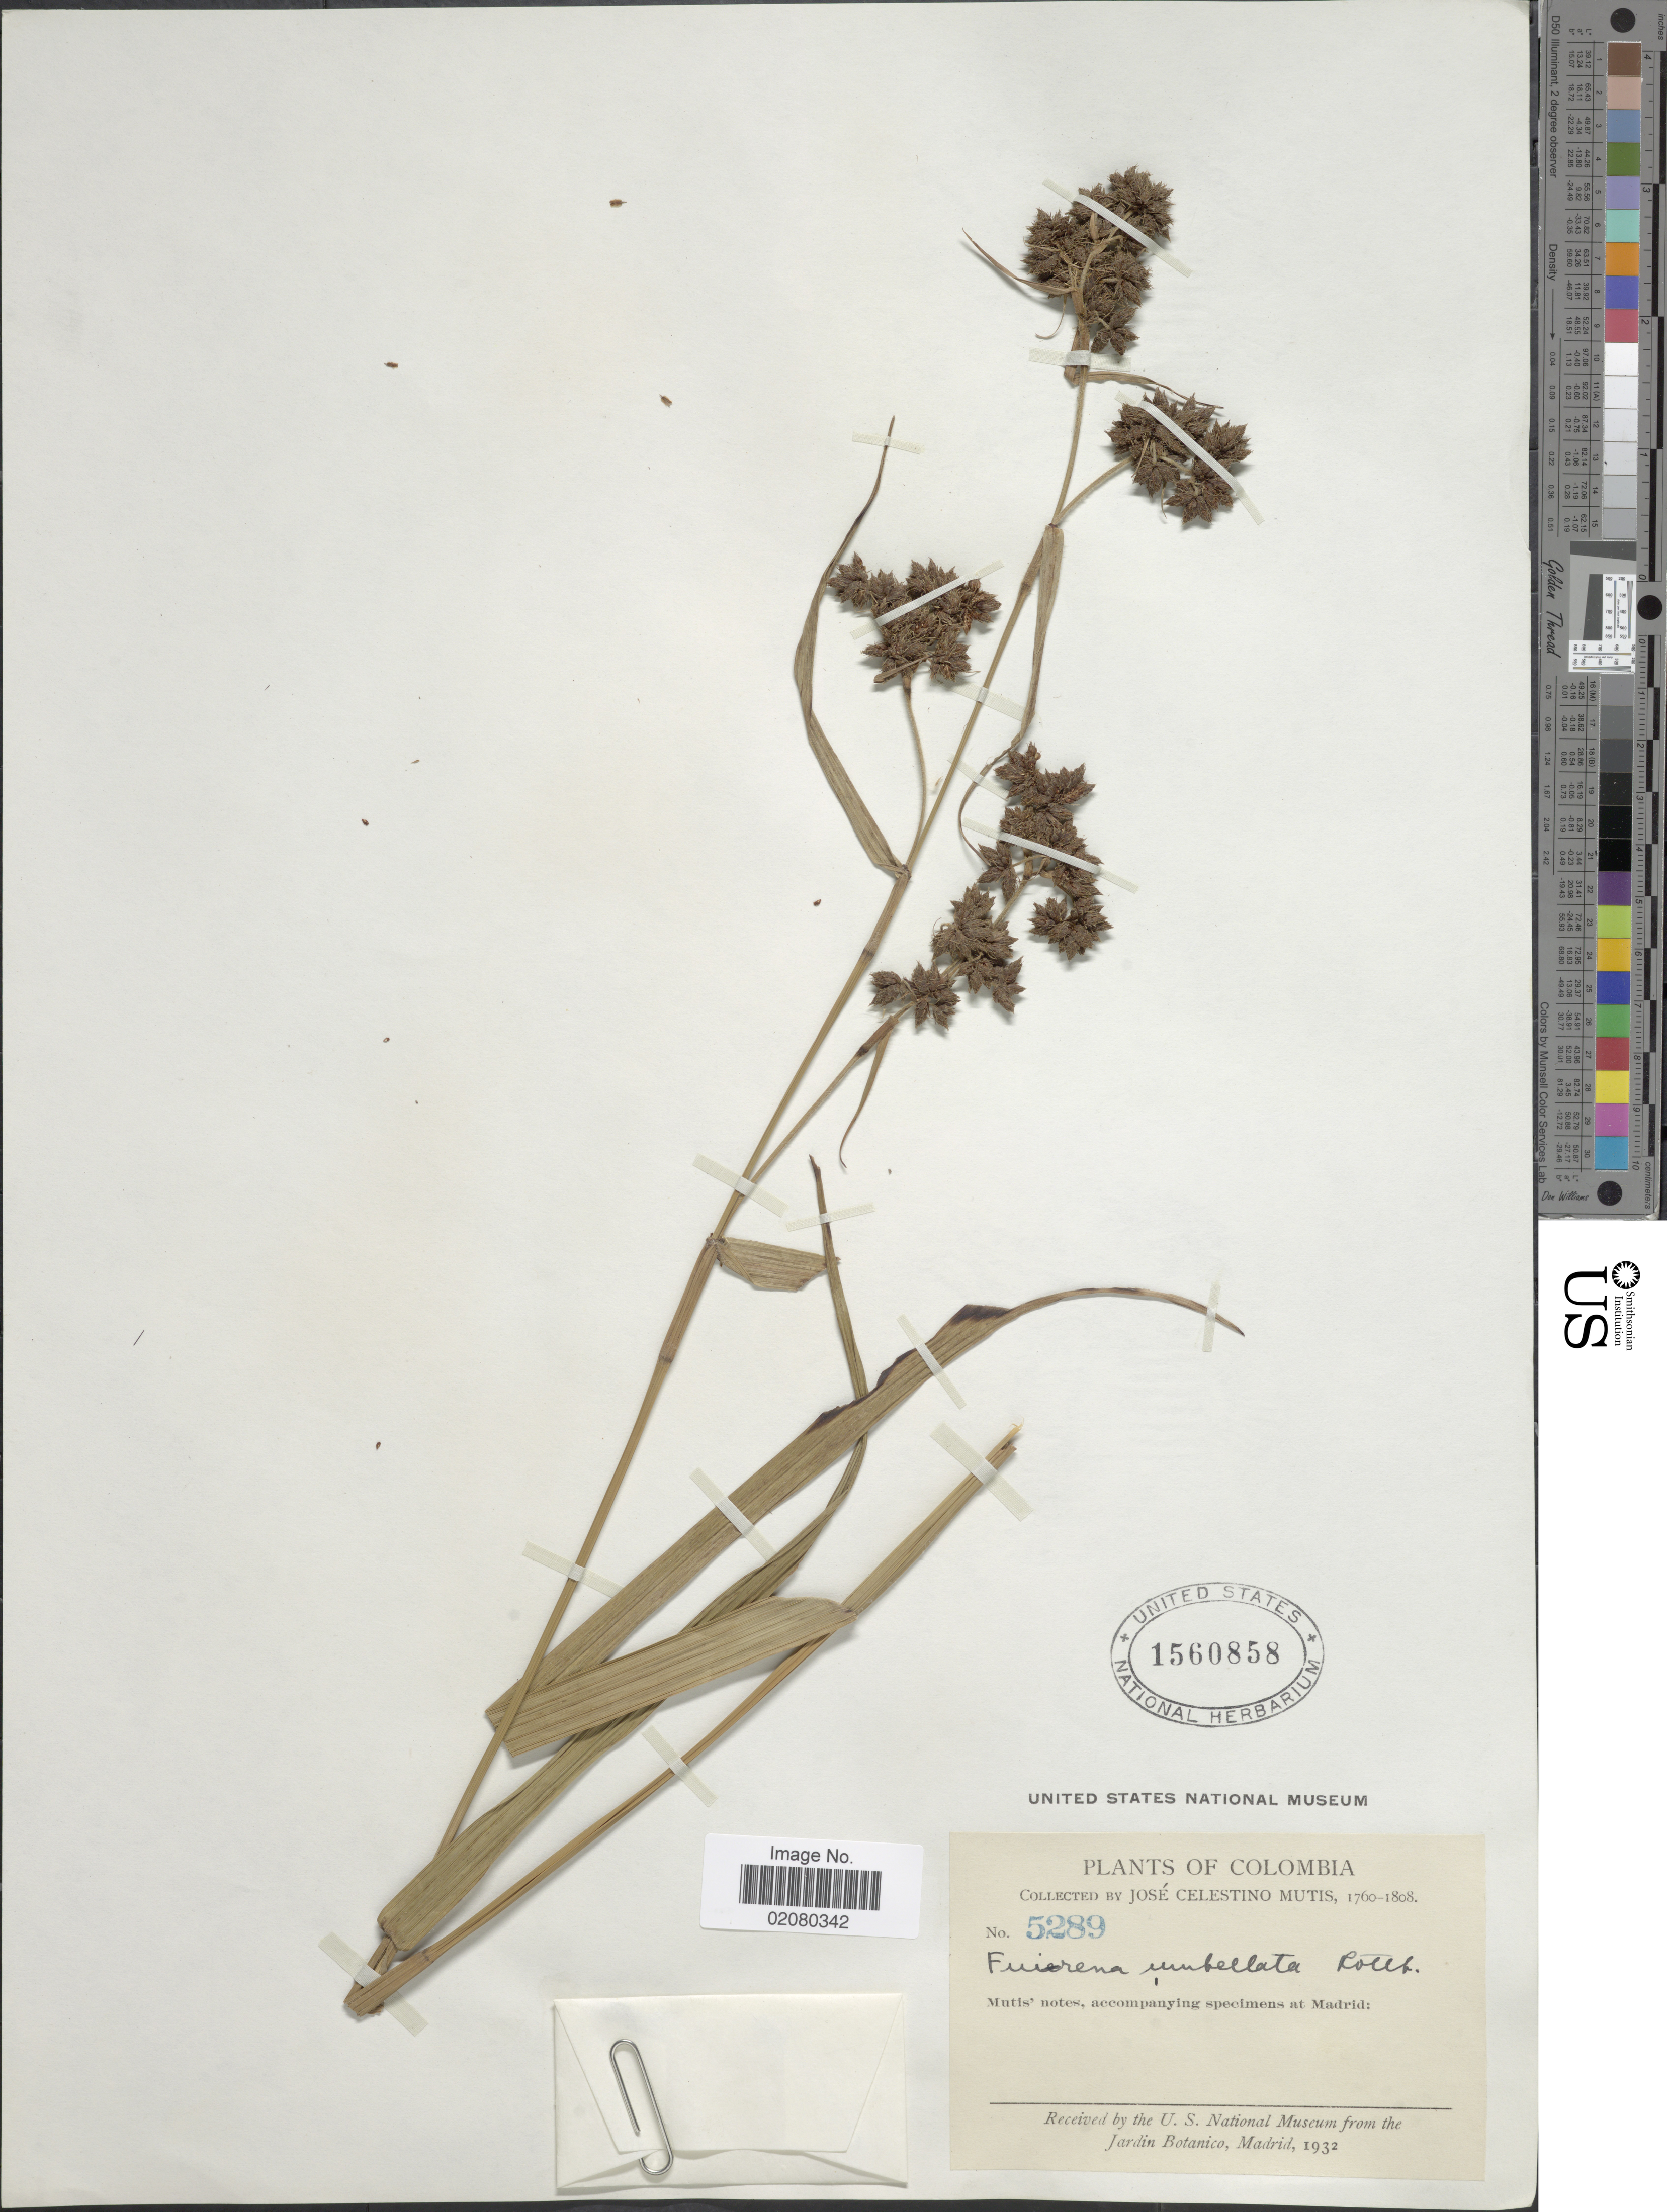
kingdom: Plantae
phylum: Tracheophyta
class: Liliopsida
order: Poales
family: Cyperaceae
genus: Fuirena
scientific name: Fuirena umbellata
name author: Rottb.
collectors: J. C. B. Mutis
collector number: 5289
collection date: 1760/1808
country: Colombia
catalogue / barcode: US 1560858